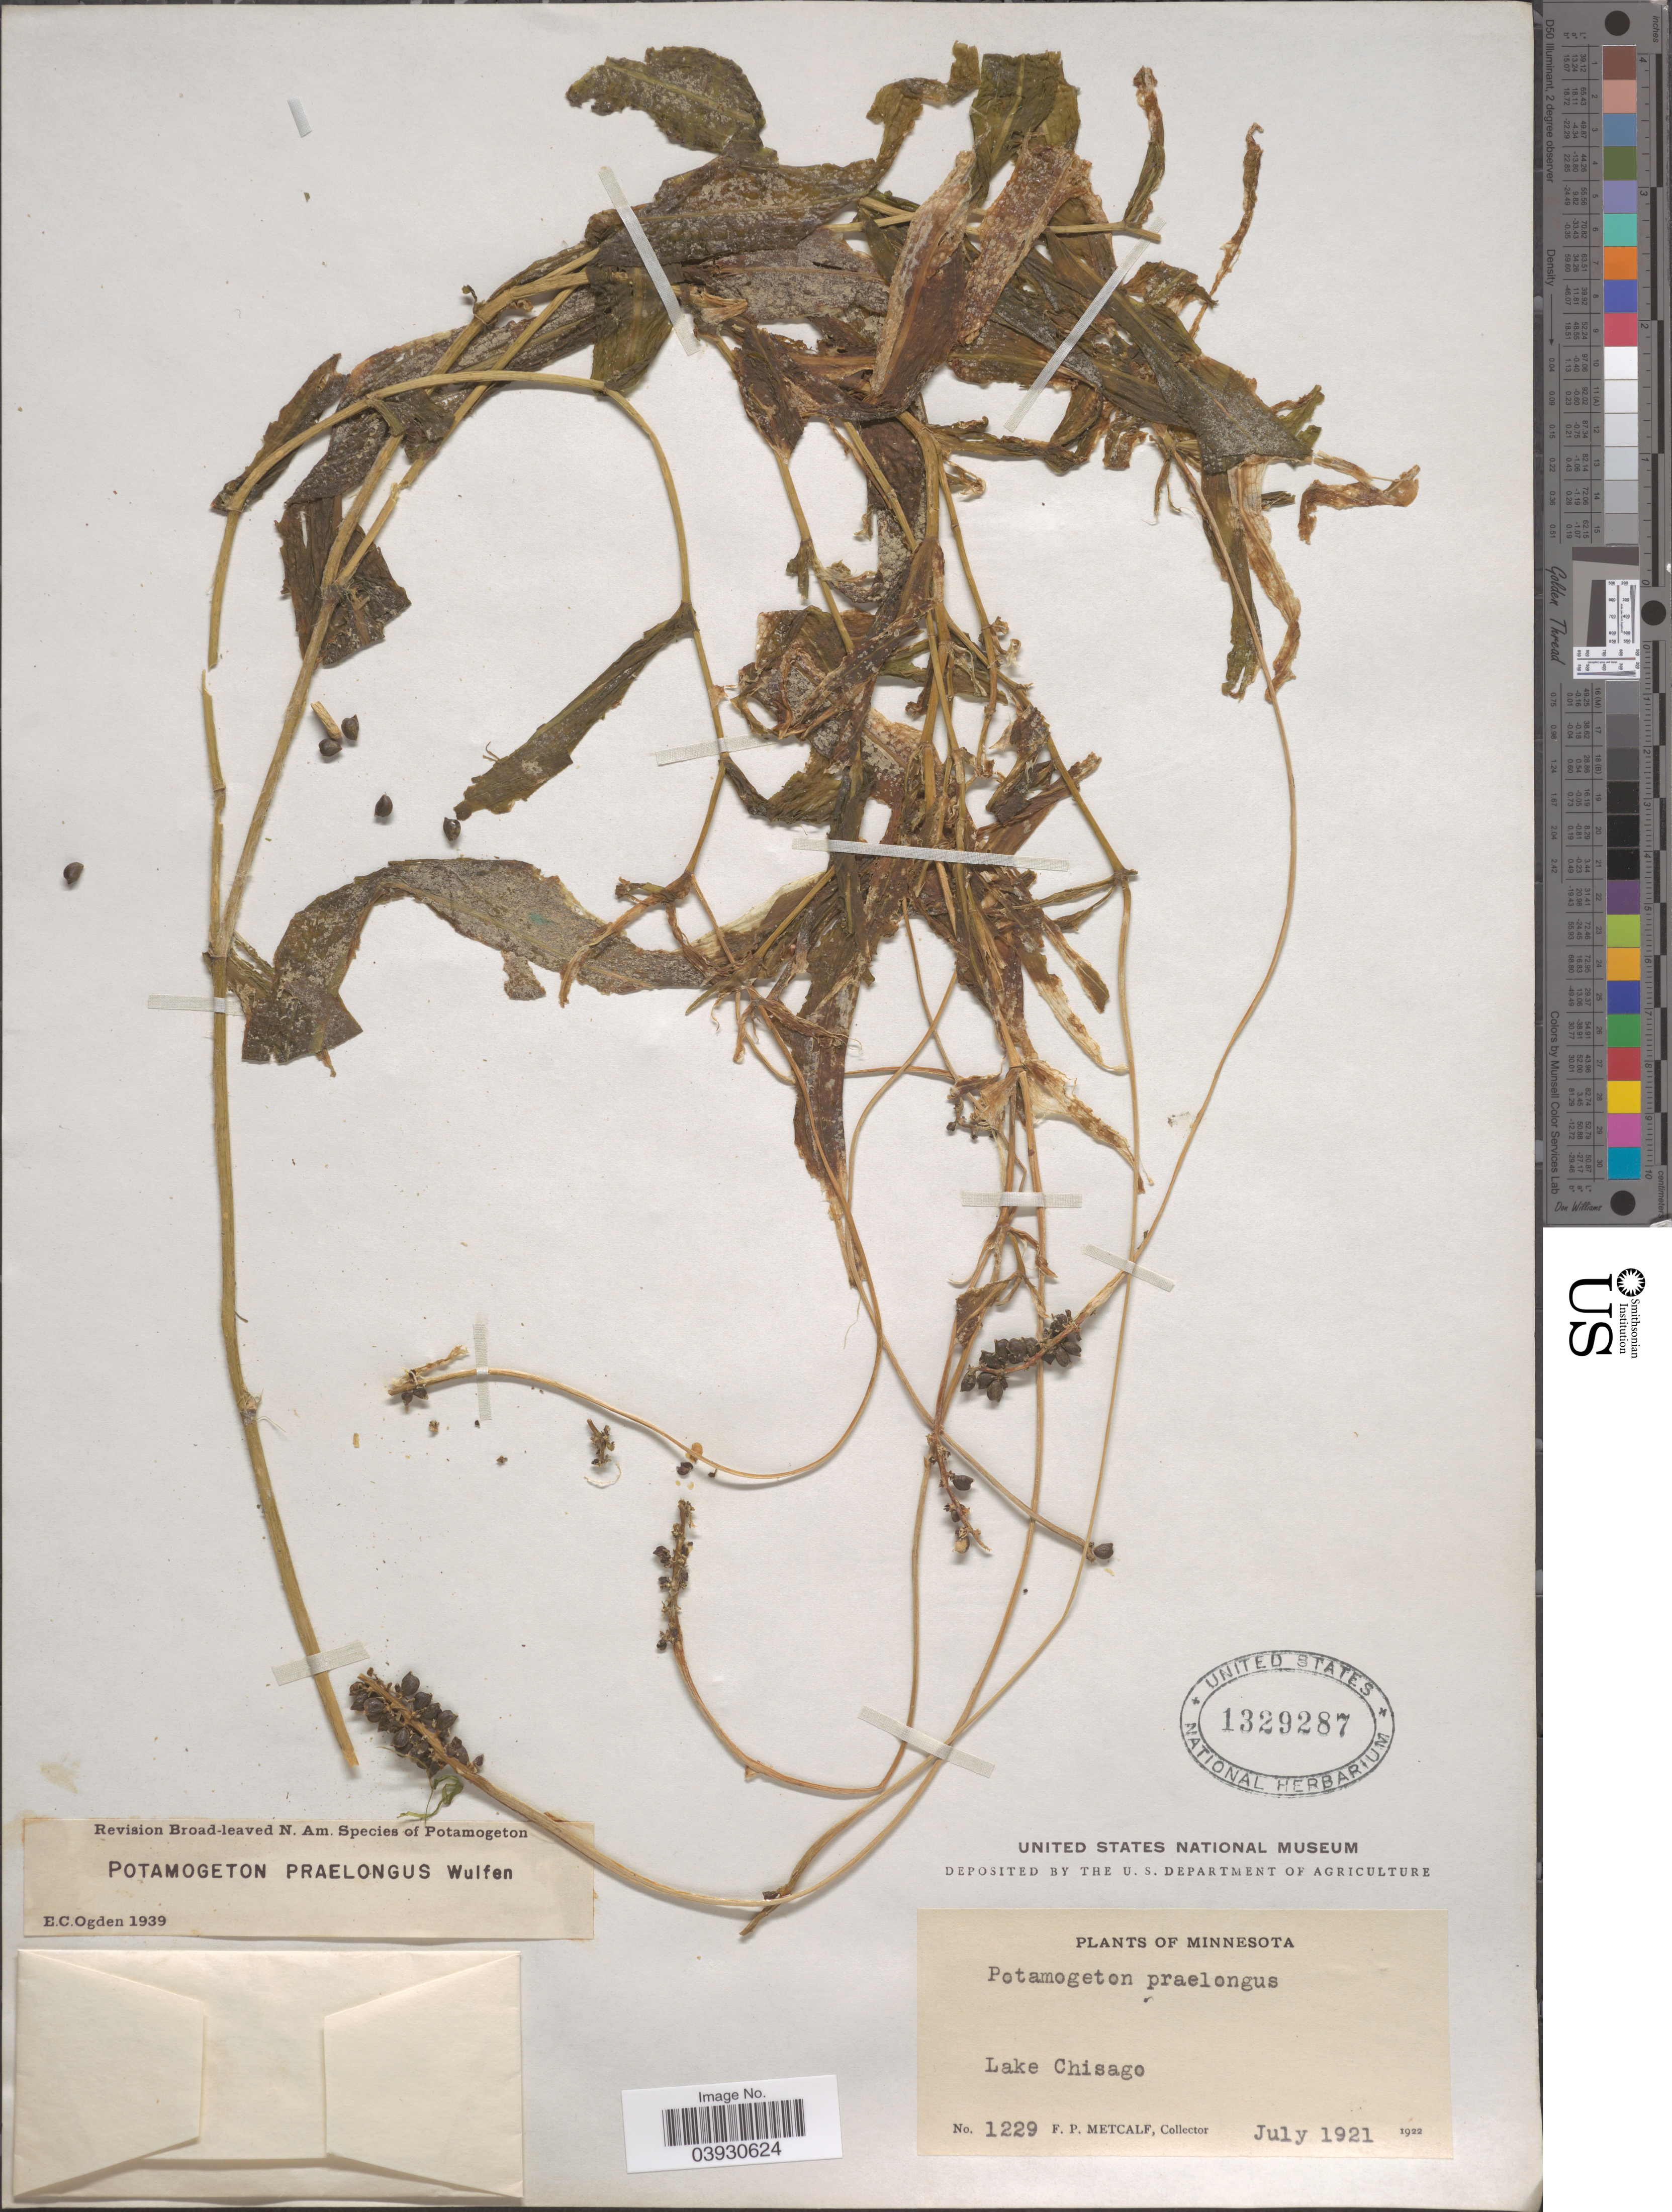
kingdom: Plantae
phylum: Tracheophyta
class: Liliopsida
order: Alismatales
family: Potamogetonaceae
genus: Potamogeton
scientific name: Potamogeton praelongus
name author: Wulfen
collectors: F. Metcalf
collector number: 1229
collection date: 1921-07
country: United States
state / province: Minnesota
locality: Lake Chisago.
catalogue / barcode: US 1329287